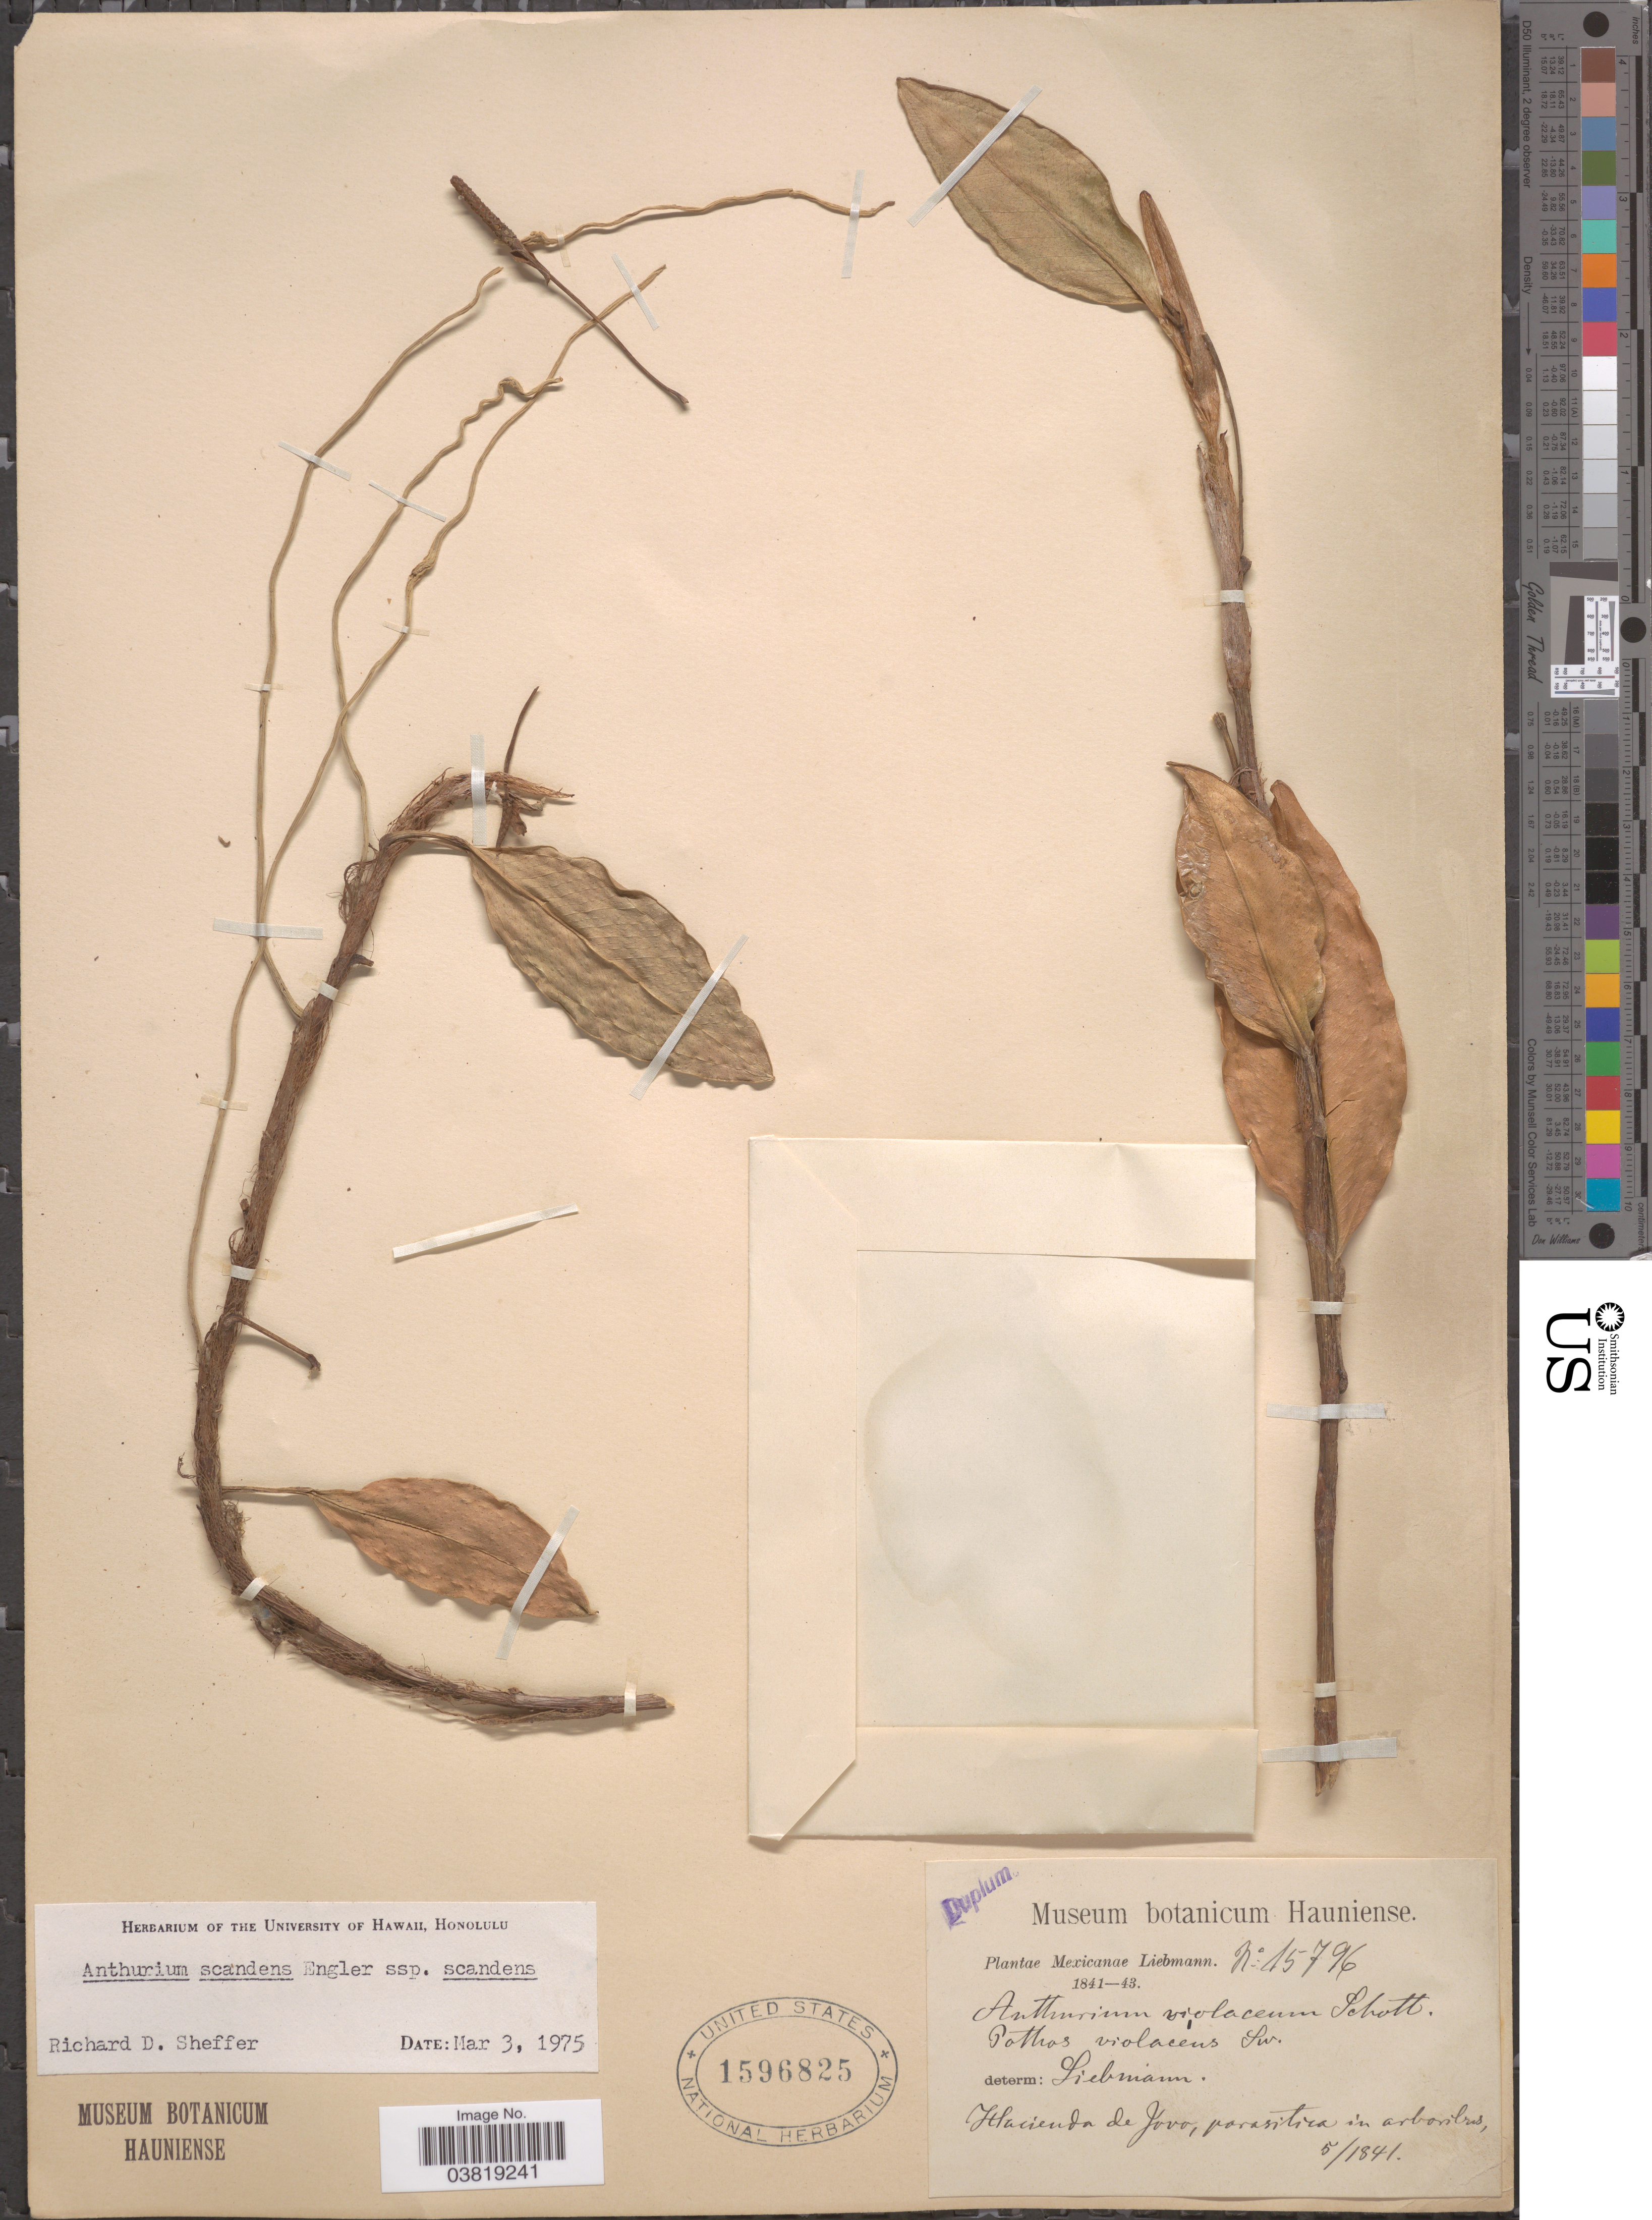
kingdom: Plantae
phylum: Tracheophyta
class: Liliopsida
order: Alismatales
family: Araceae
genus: Anthurium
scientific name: Anthurium scandens var. scandens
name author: (Aubl.) Engl.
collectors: Liebmann, --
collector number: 15796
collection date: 1841-05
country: Mexico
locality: Hacienda de Jovo.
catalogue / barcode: US 1596825